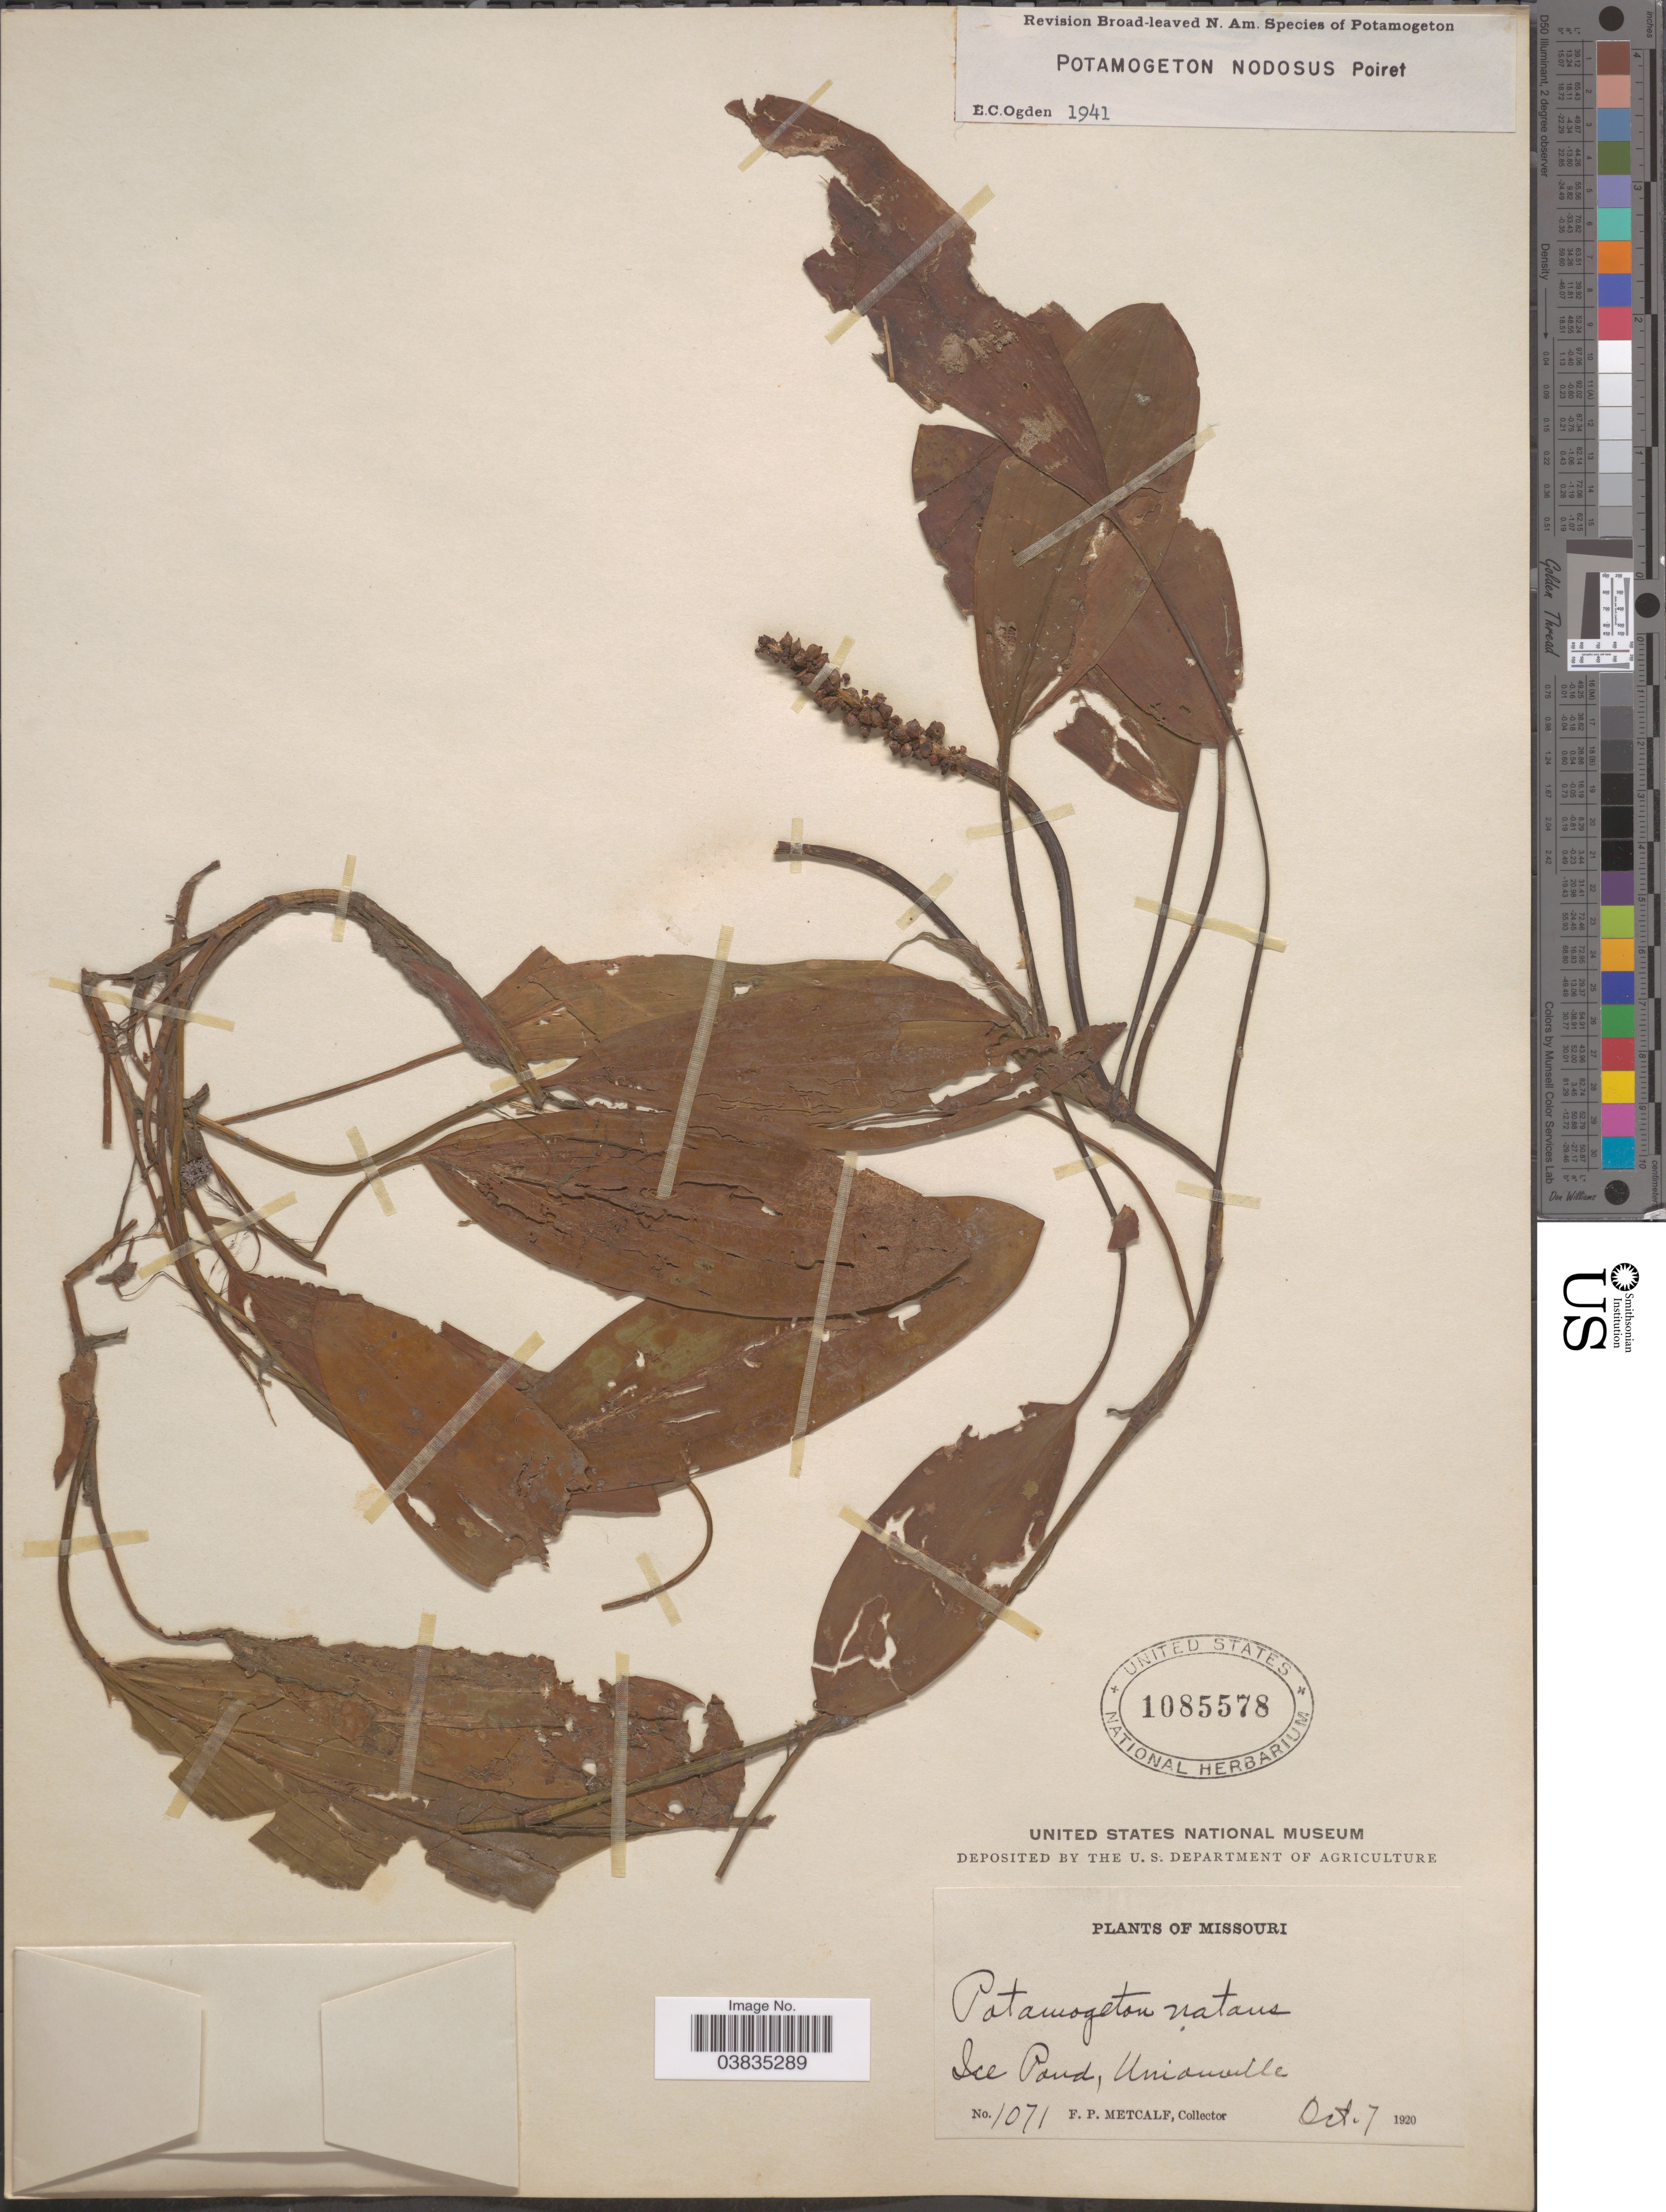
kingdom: Plantae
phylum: Tracheophyta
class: Liliopsida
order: Alismatales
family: Potamogetonaceae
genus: Potamogeton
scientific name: Potamogeton nodosus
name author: Poir.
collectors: F. Metcalf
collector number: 1071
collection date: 1920-10-07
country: United States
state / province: Missouri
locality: Ice Pond, Unionville.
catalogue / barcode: US 1085578